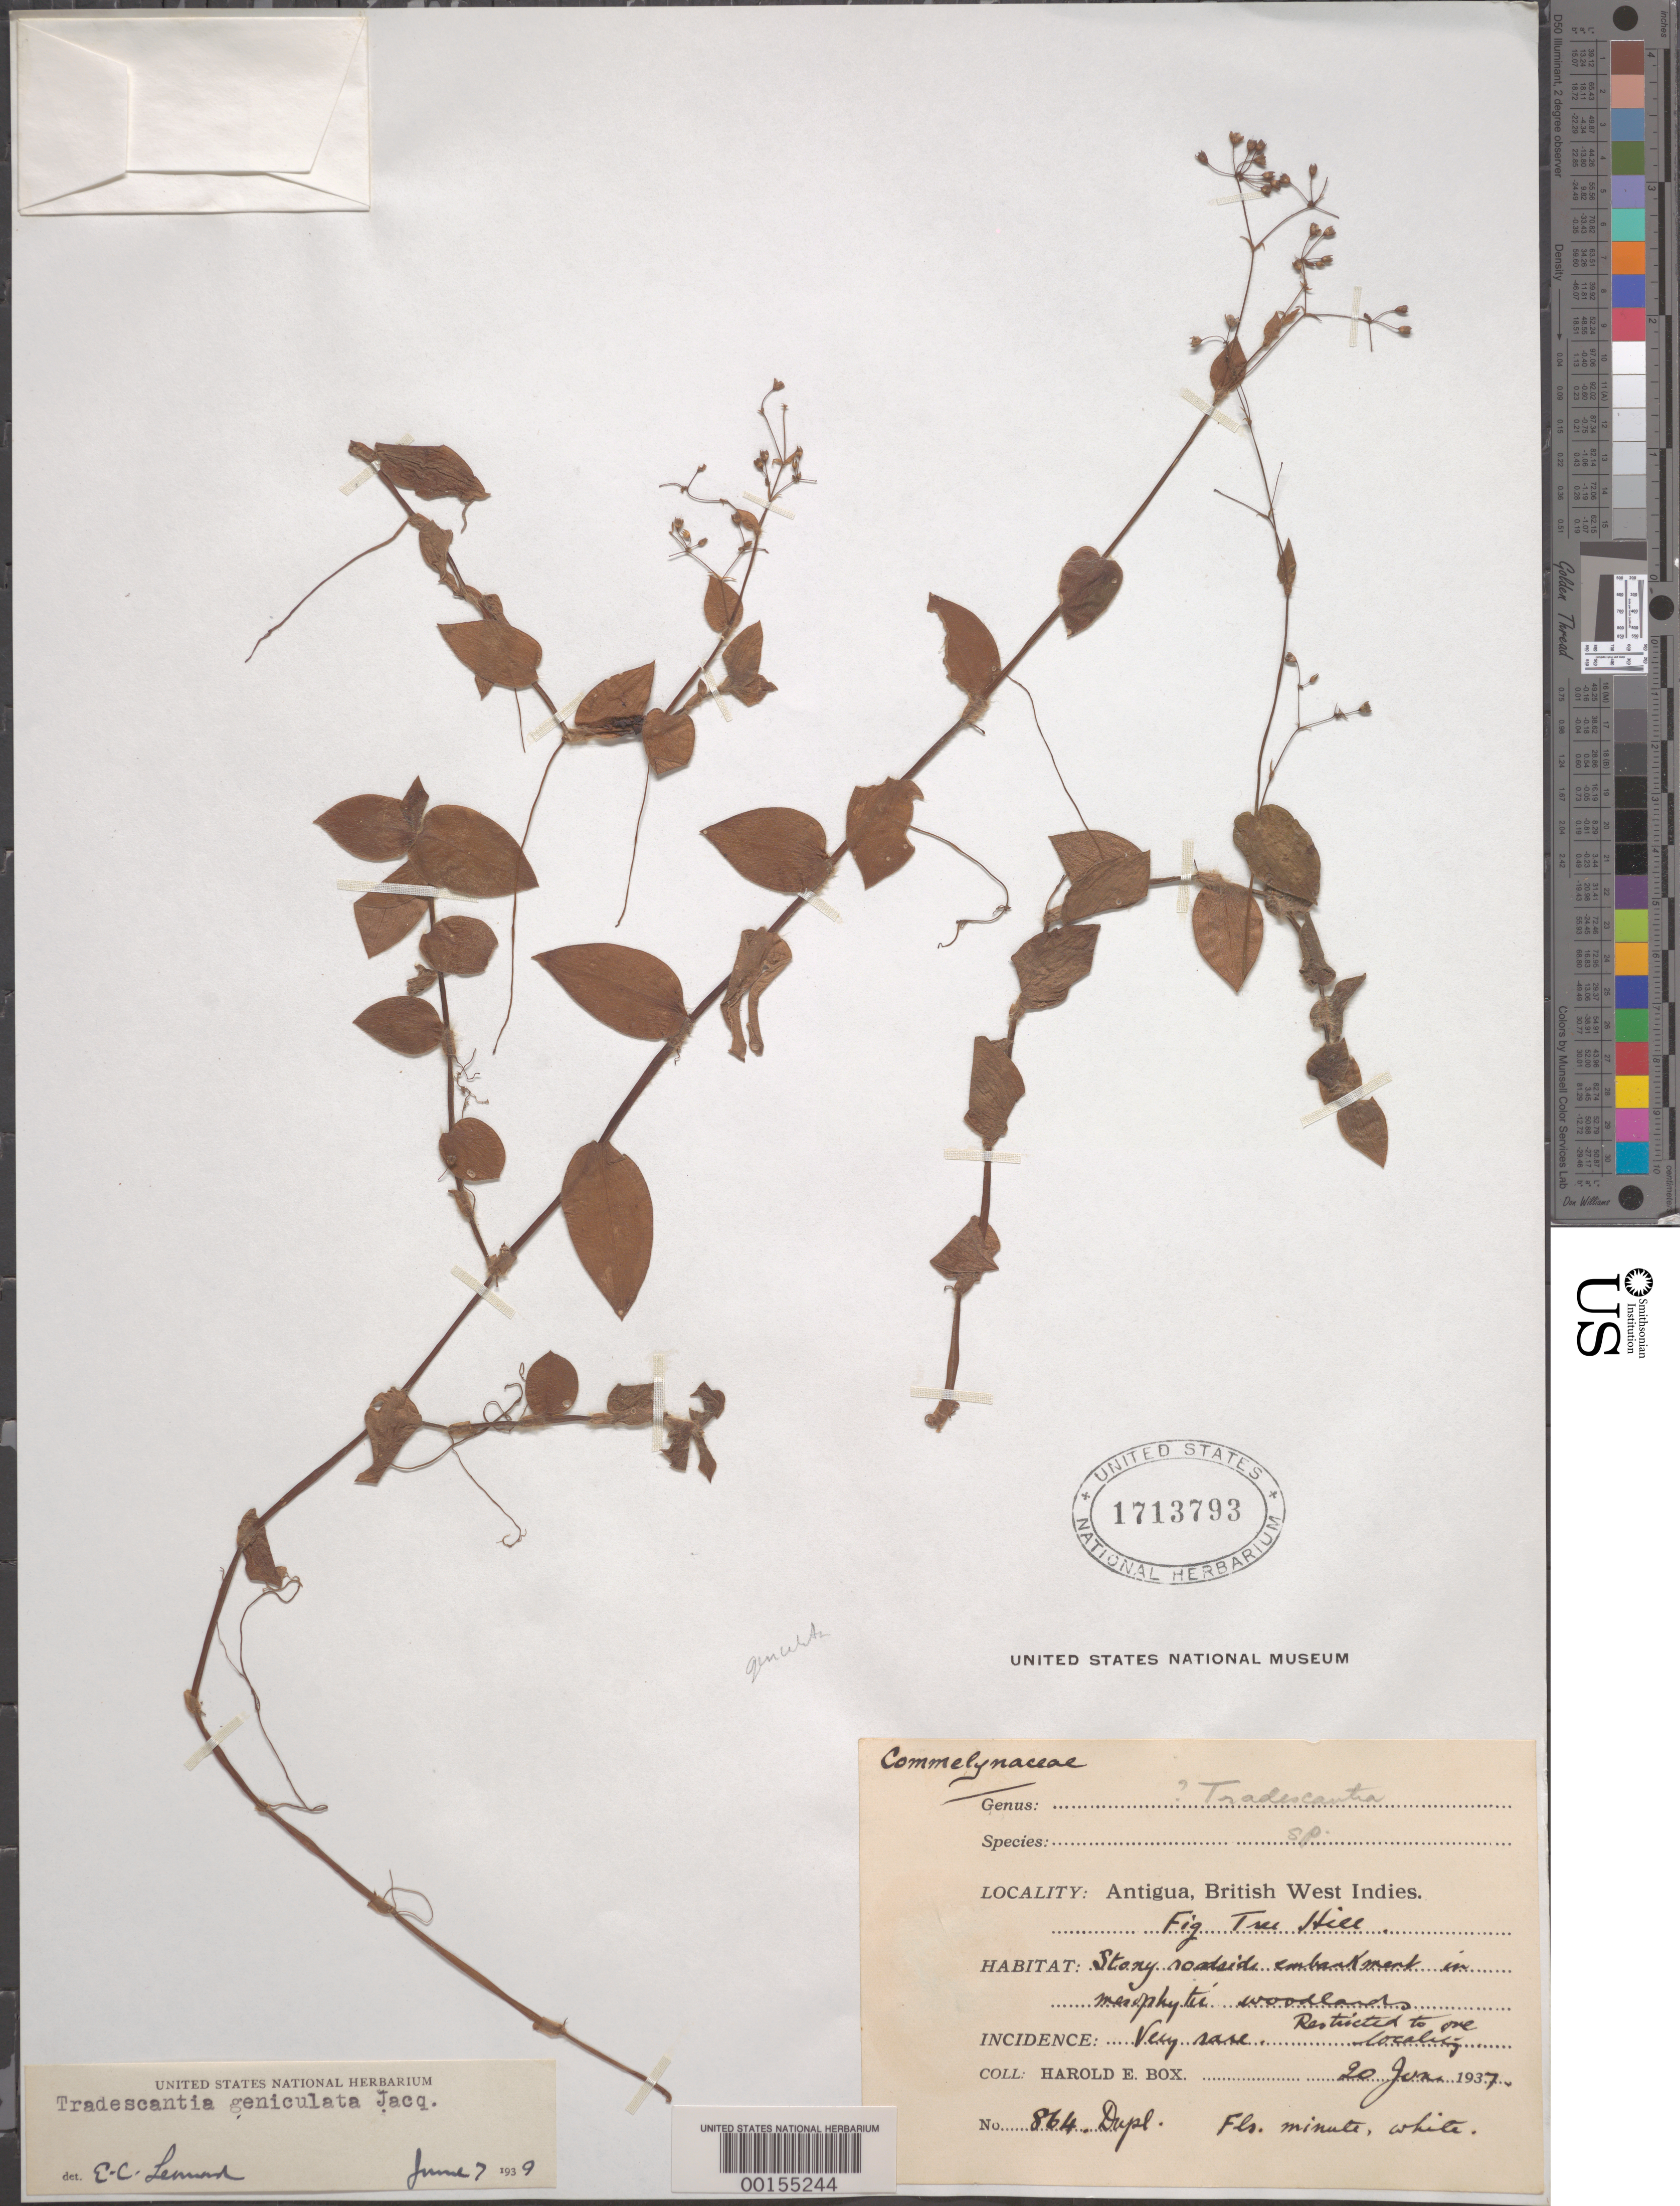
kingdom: Plantae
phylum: Tracheophyta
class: Liliopsida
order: Commelinales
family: Commelinaceae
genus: Gibasis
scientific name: Gibasis pauciflora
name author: (Urb. & Ekman) D.R. Hunt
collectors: H. E. Box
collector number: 864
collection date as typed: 20 Jun 1937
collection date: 1937-06-20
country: Antigua and Barbuda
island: Antigua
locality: Fig Tree Hill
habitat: Stony roadside embankment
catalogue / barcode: US 1713793